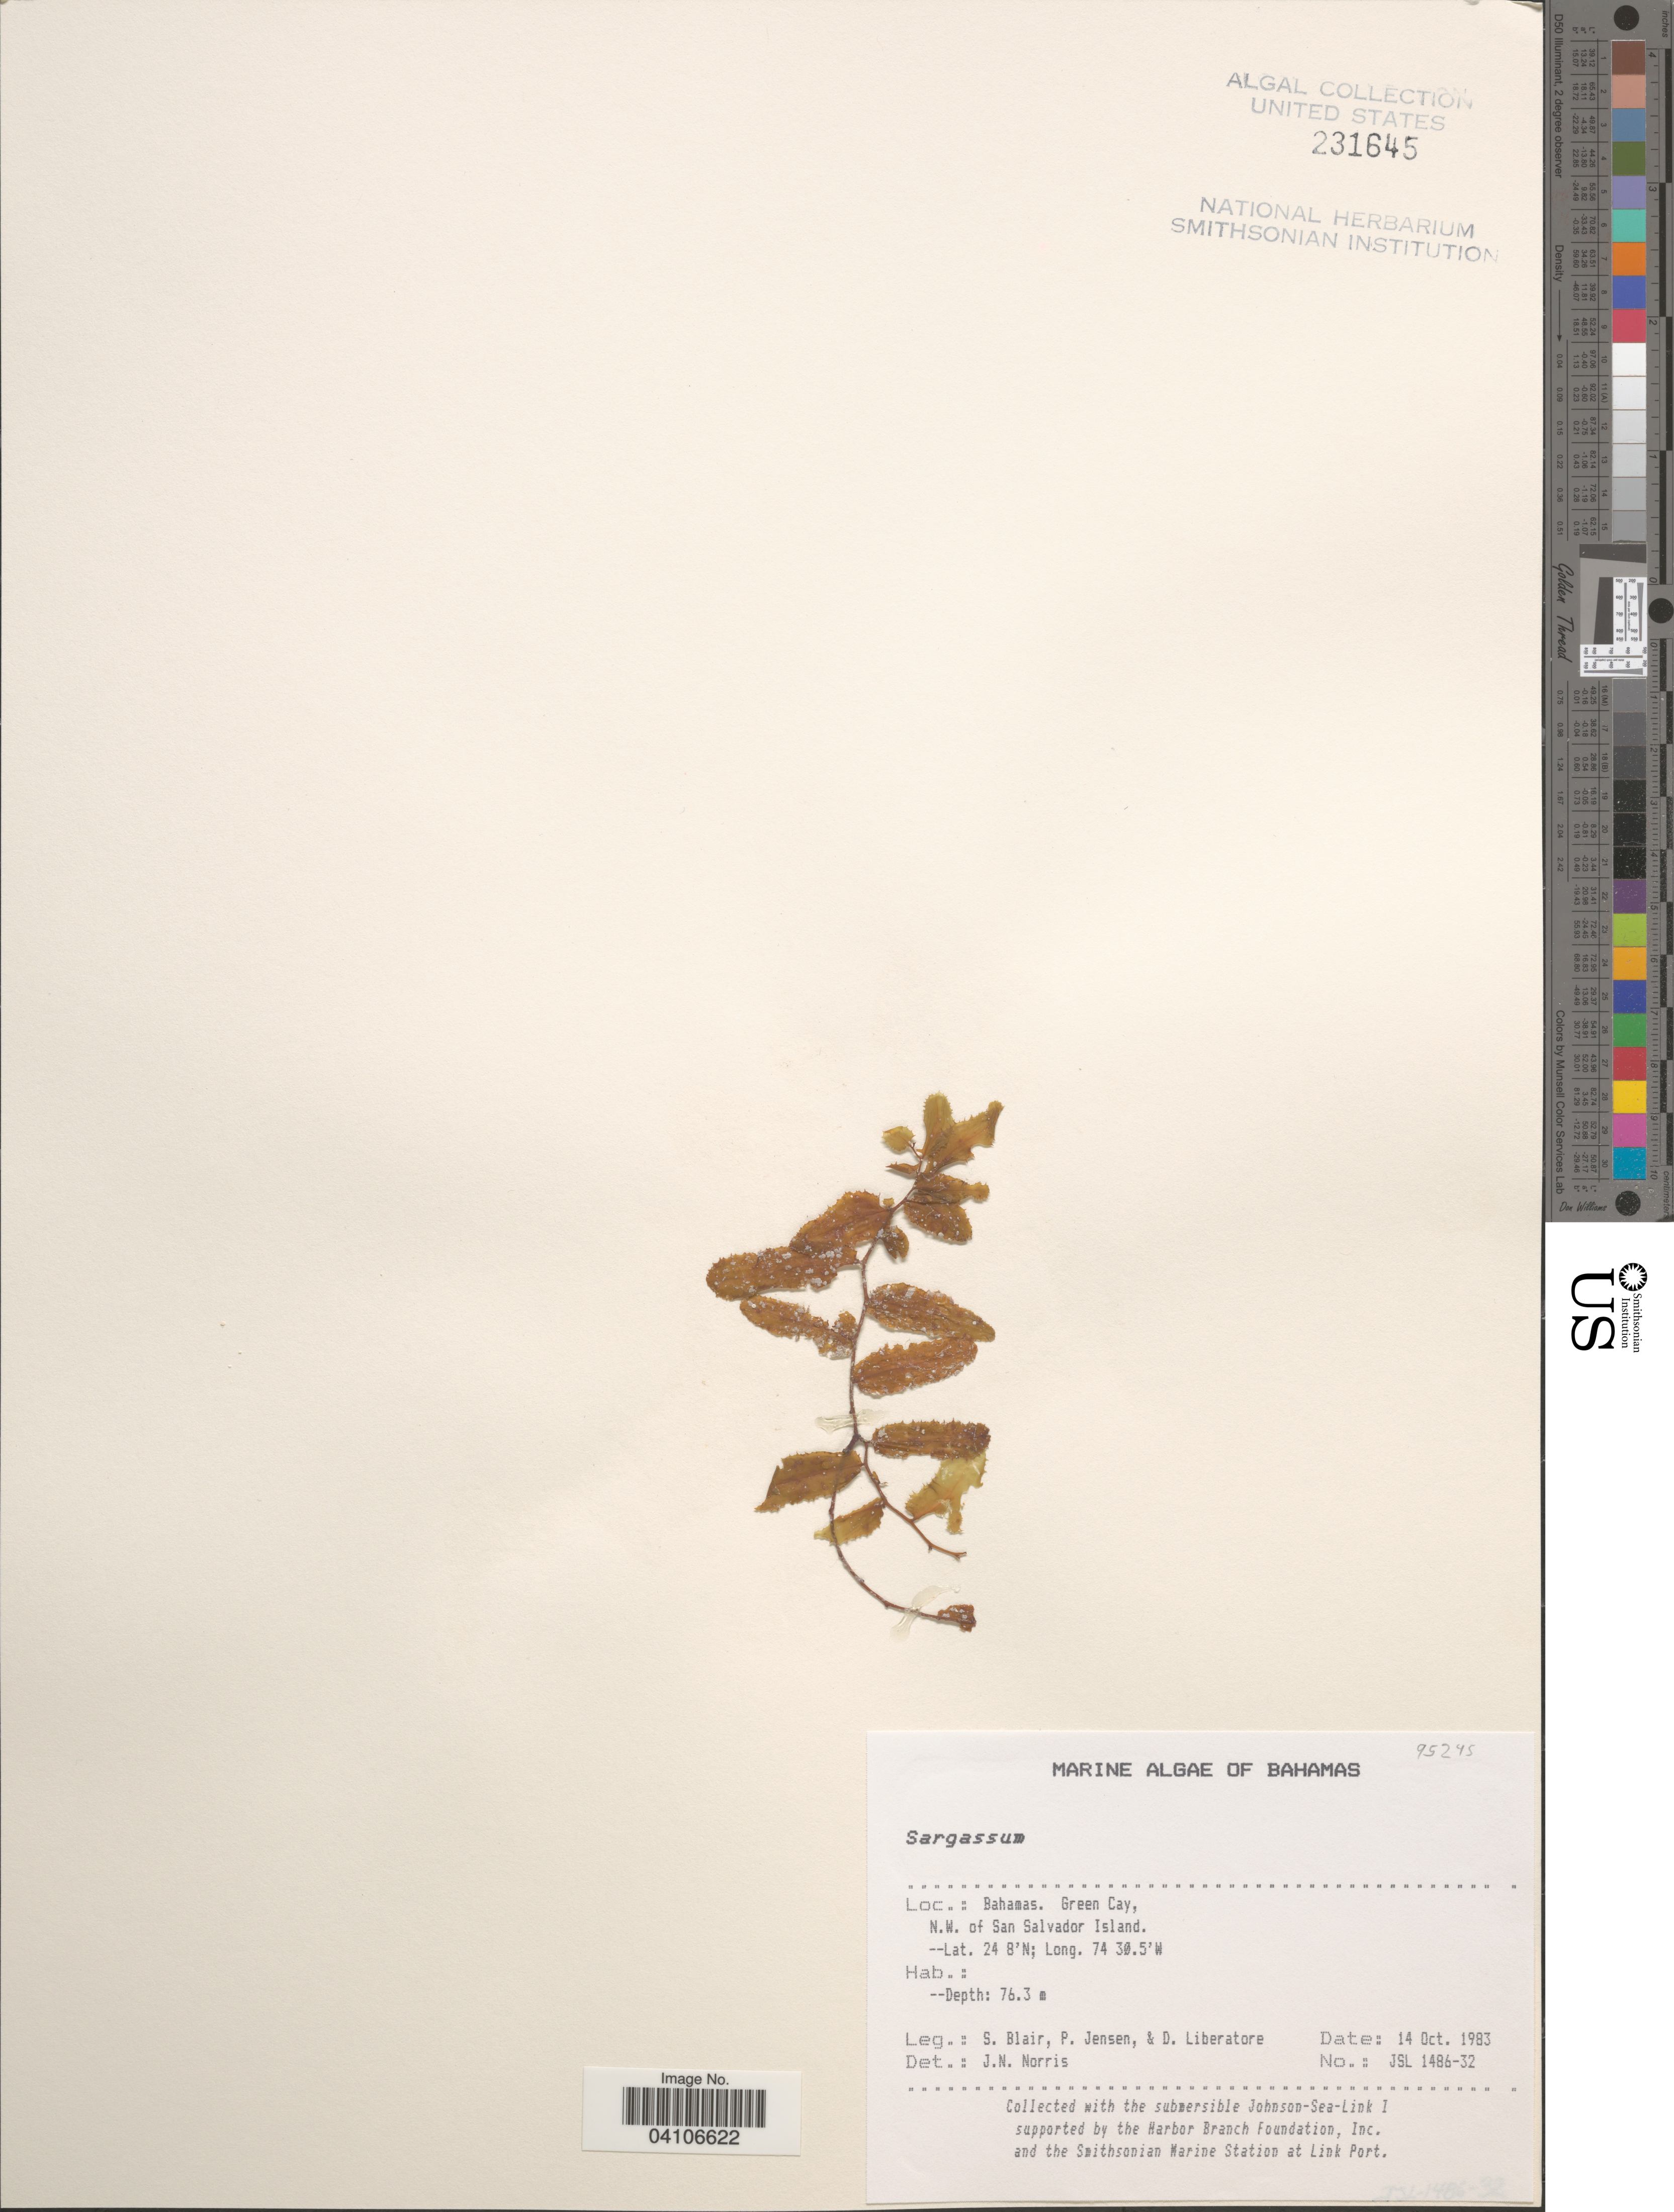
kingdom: Chromista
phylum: Ochrophyta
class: Phaeophyceae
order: Fucales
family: Sargassaceae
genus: Sargassum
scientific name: Sargassum sp.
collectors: S. M. Blair, P. Jensen & D. Liberatore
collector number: JSL 1486-32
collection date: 1983-10-14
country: Bahamas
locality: Green Cay, N.W. of San Salvador Island.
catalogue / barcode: US 231645